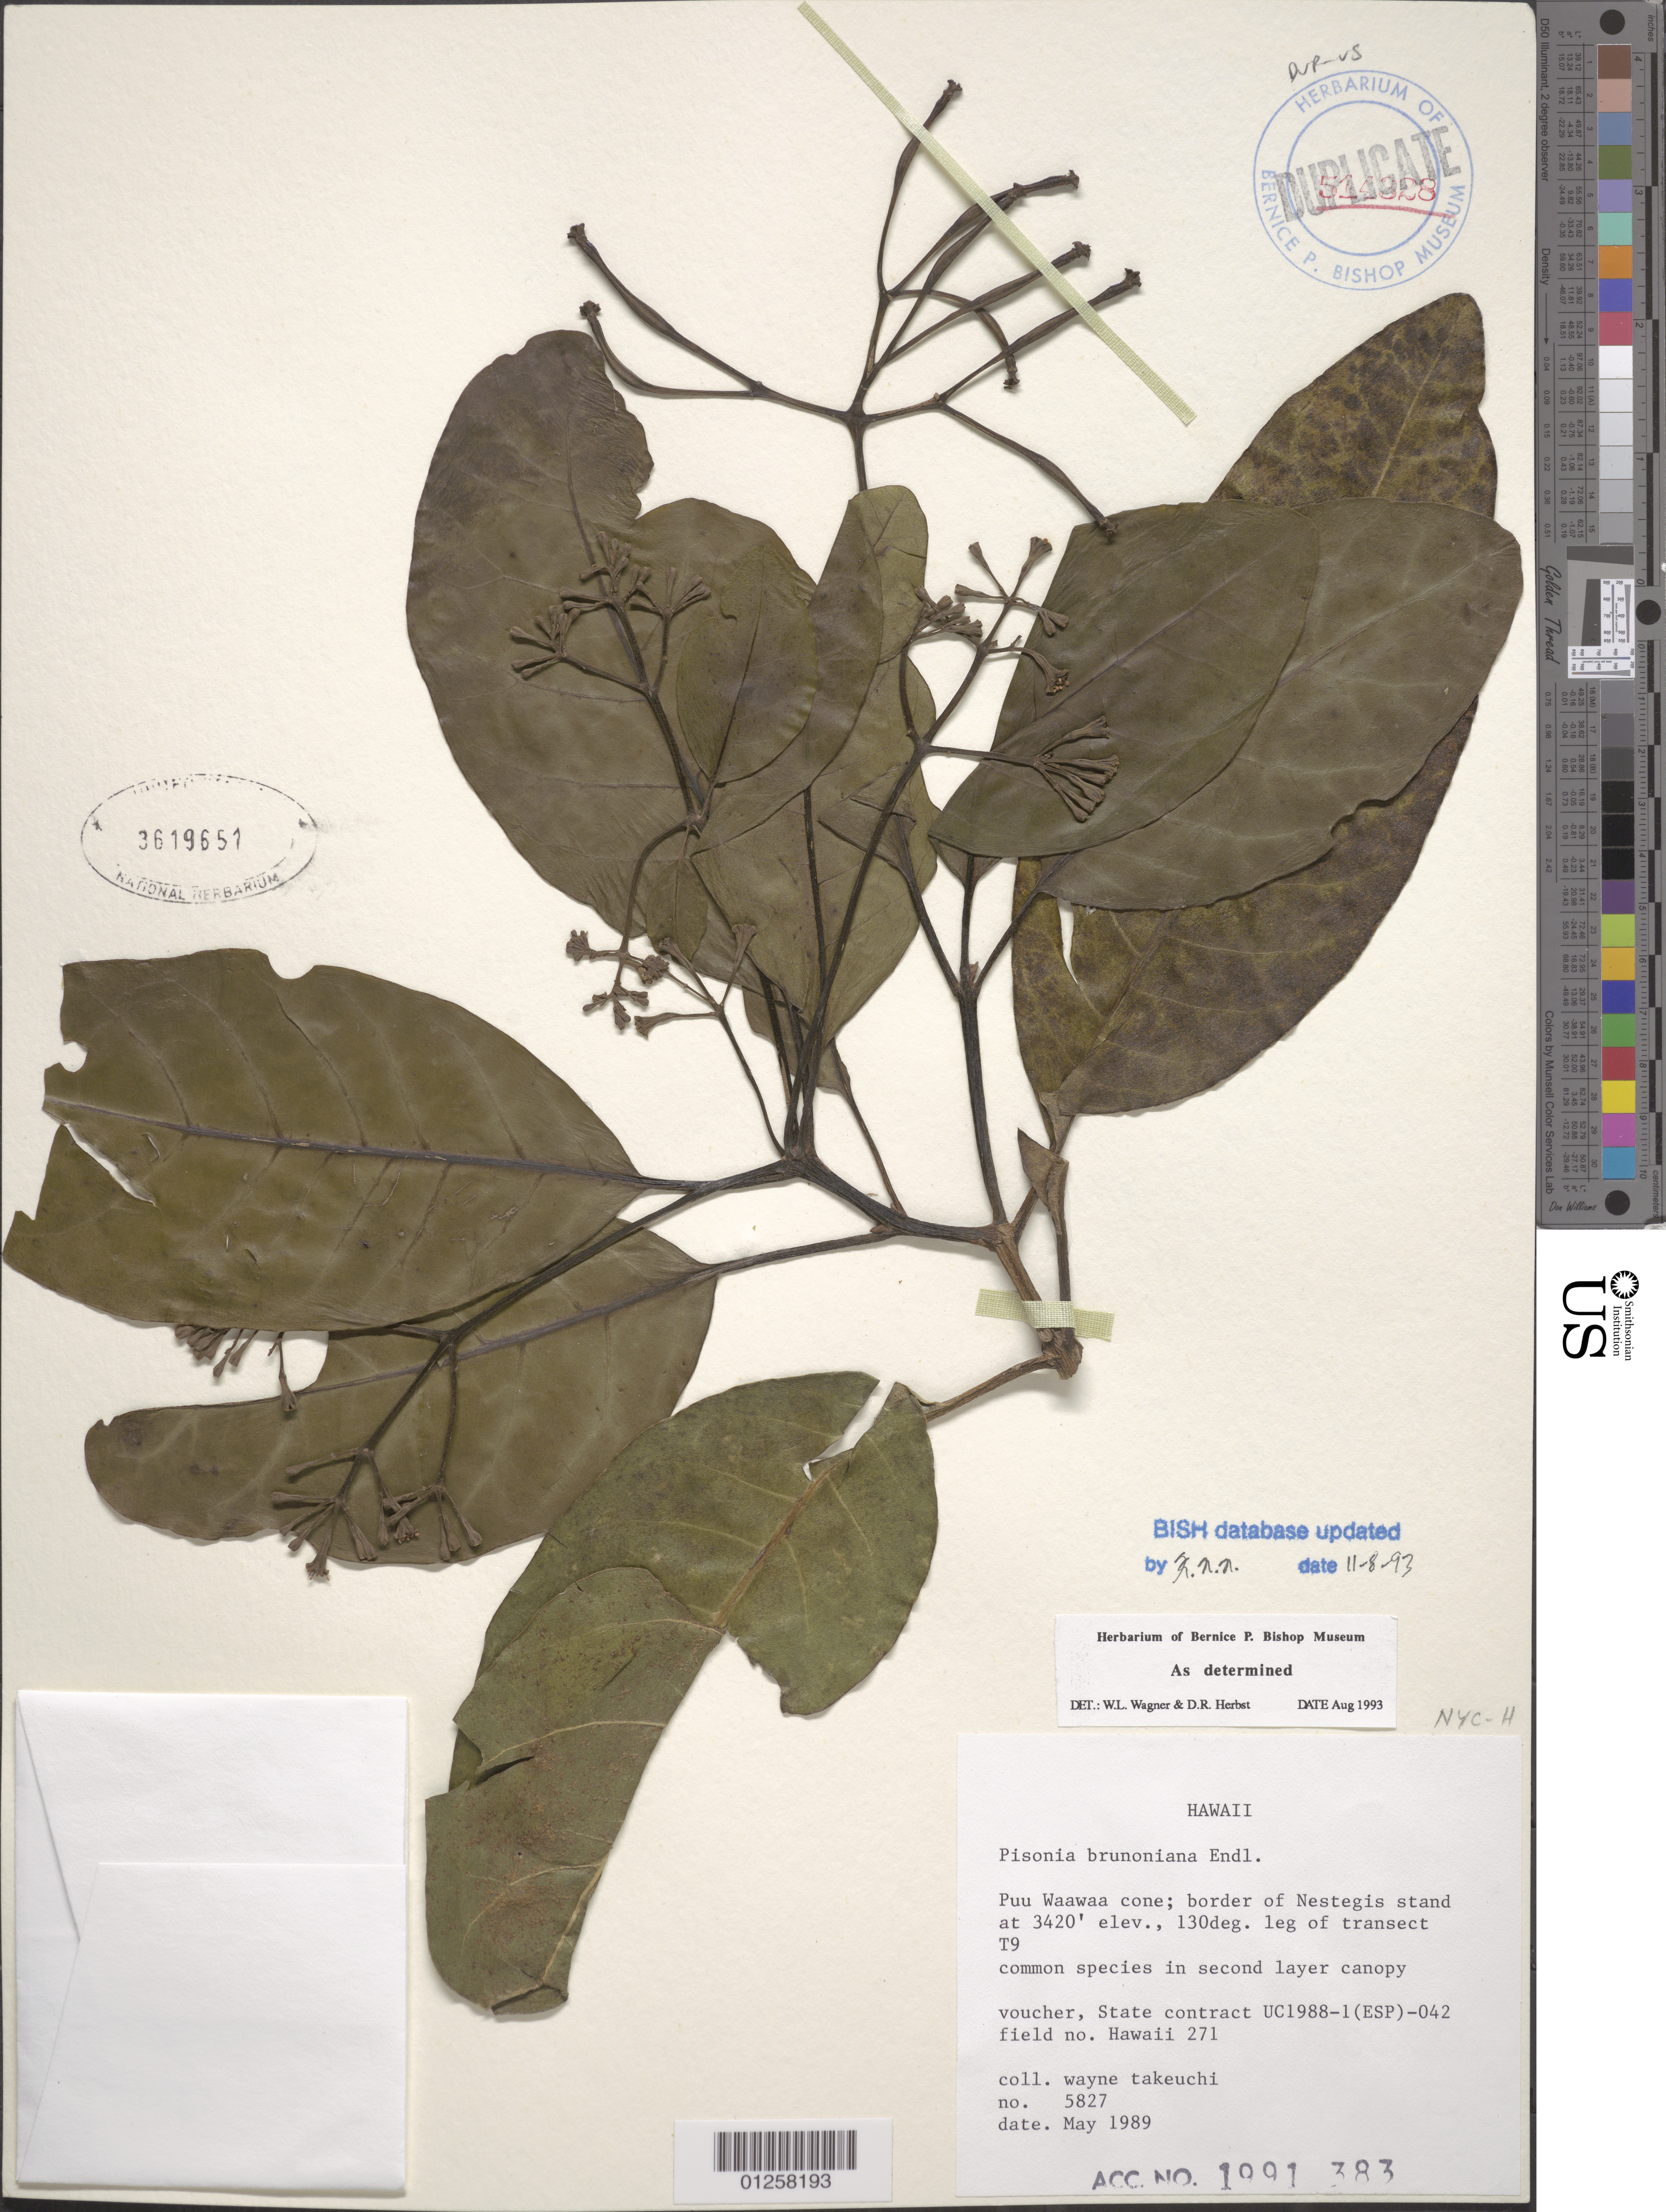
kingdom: Plantae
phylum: Tracheophyta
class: Magnoliopsida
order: Caryophyllales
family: Nyctaginaceae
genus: Ceodes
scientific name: Ceodes brunoniana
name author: (Endl.) Skottsb.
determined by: Wagner, W. L., (BOT), Smithsonian Institution - National Museum of Natural History (UNITED STATES)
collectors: W. N. Takeuchi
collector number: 5827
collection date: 1989-05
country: United States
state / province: Hawaii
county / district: Hawaii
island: Hawaii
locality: Puu Waawaa cone; border of Nestegis stand; leg of transect T9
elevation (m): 1042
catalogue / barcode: US 3619657